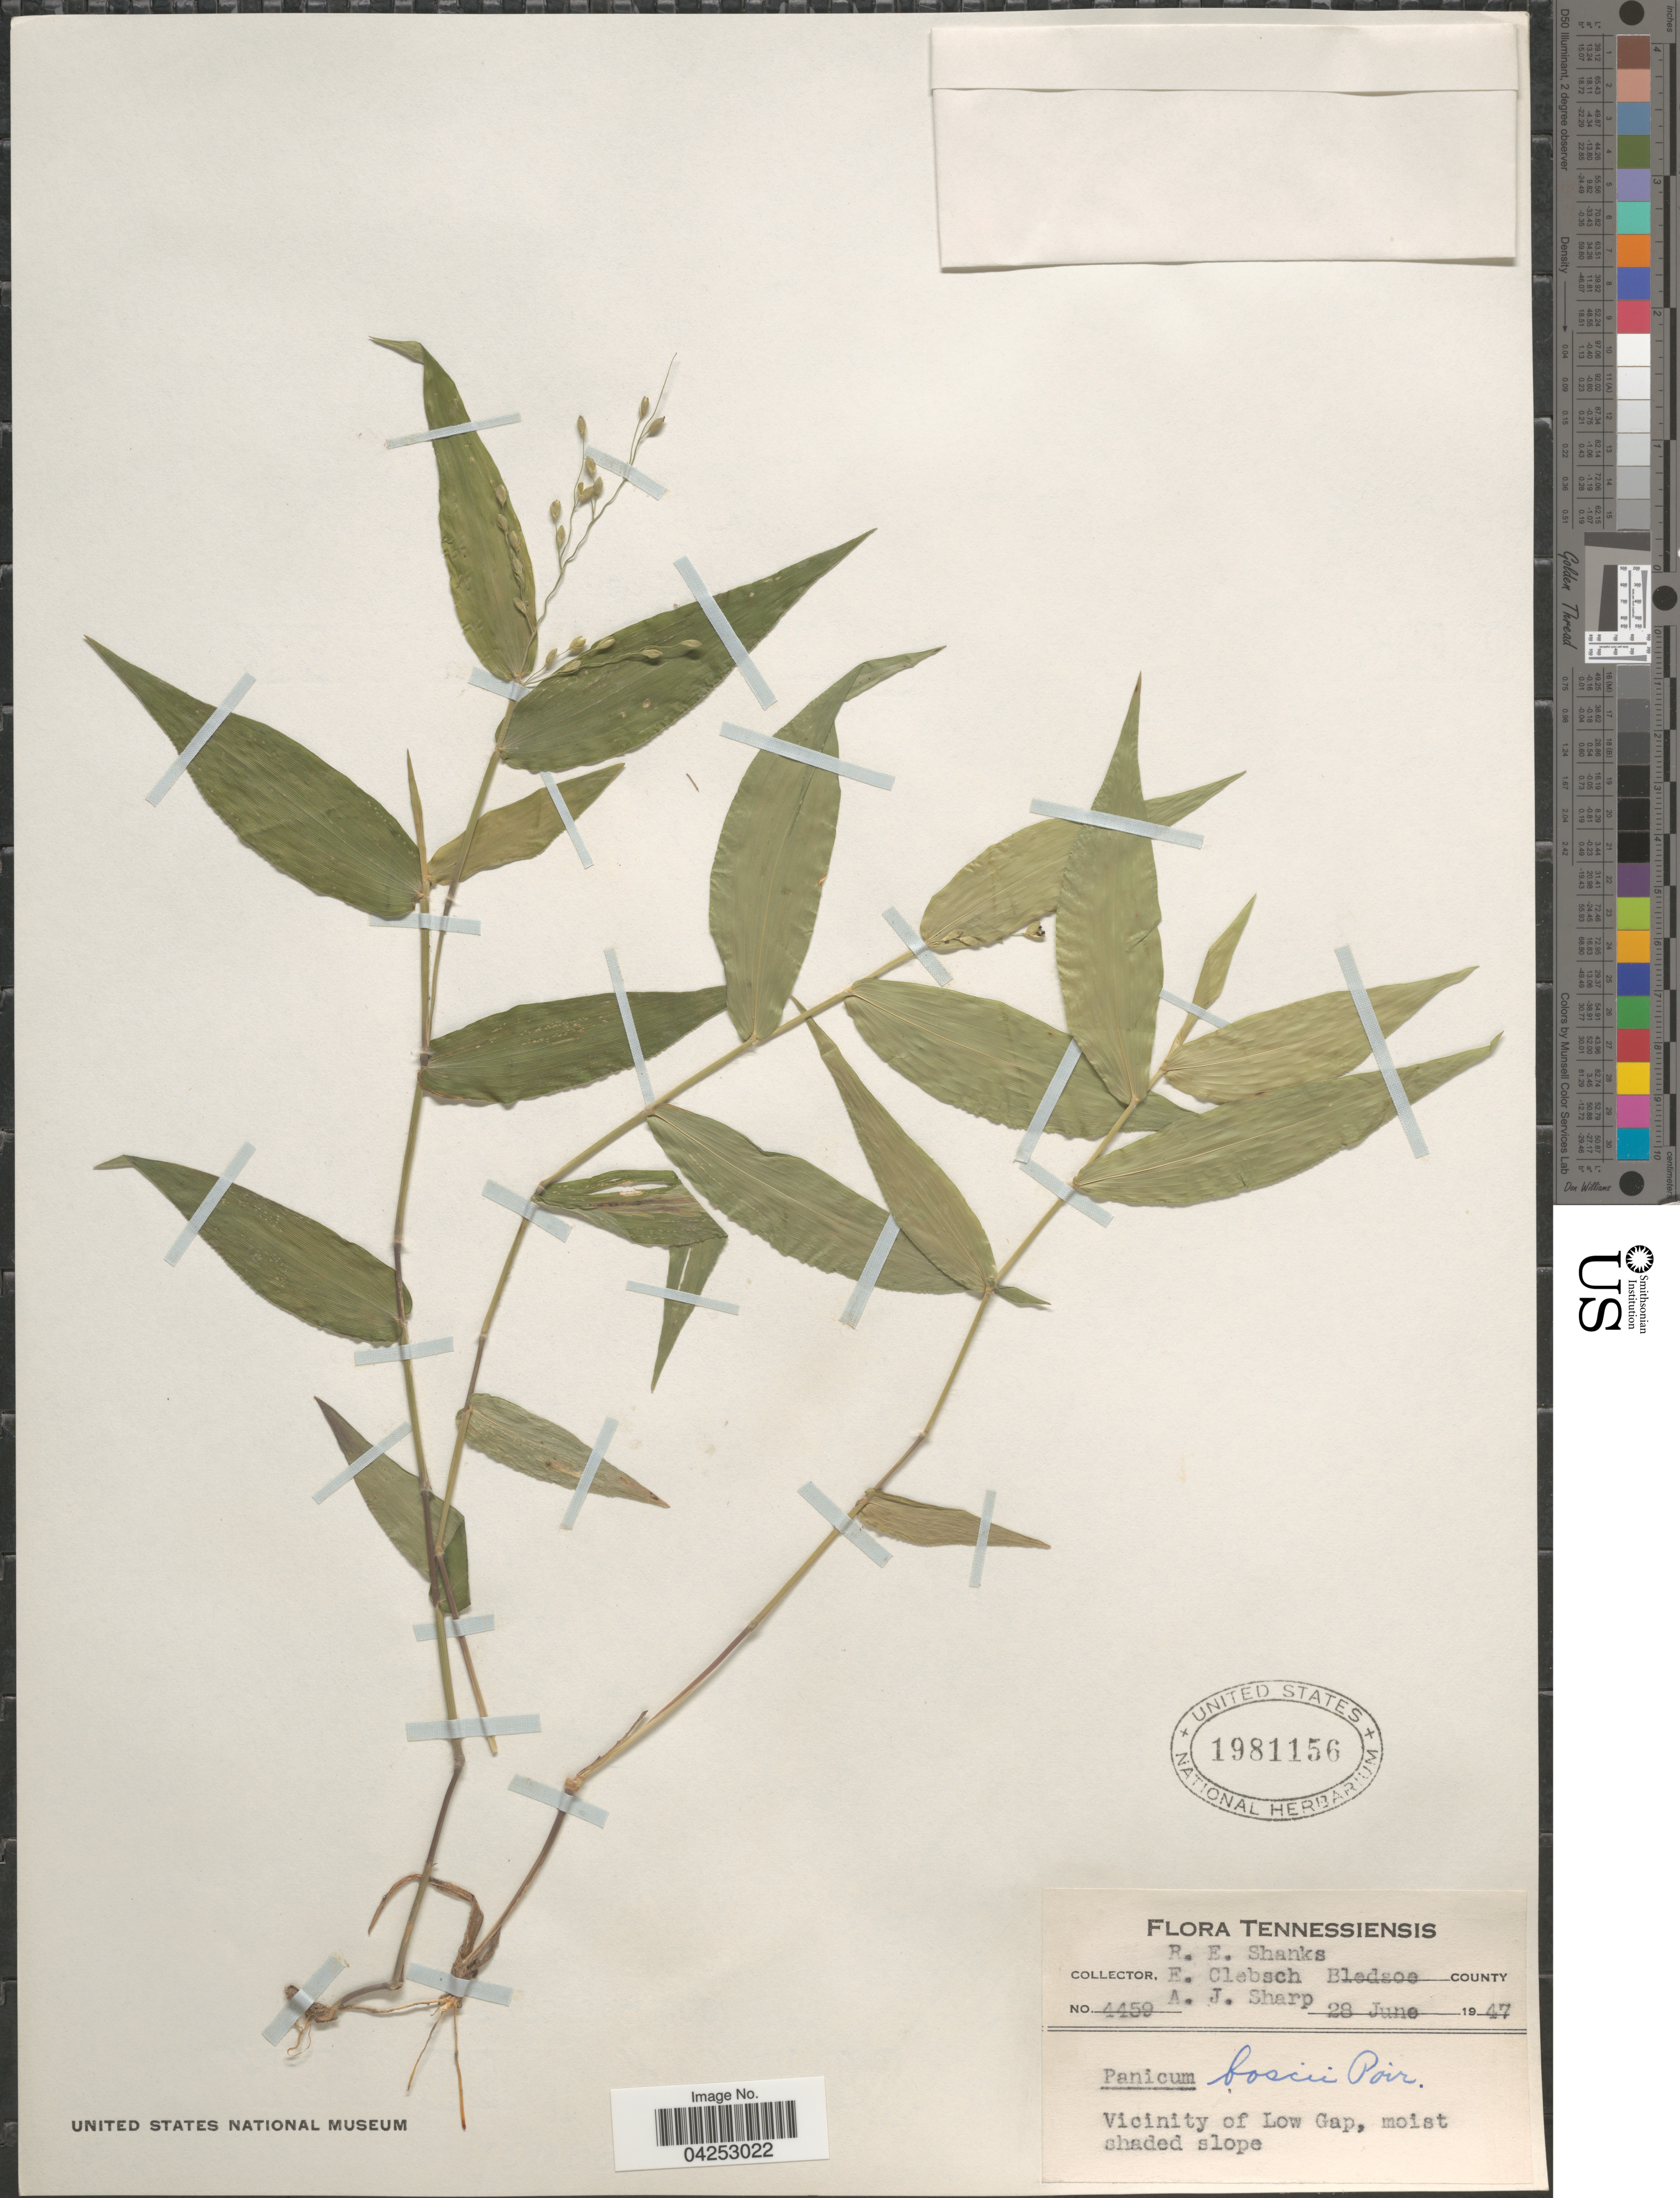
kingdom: Plantae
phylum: Tracheophyta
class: Liliopsida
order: Poales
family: Poaceae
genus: Dichanthelium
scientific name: Dichanthelium boscii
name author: (Poir.) Gould & C.A. Clark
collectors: R. Shanks, E. Clebsch & A. J. Sharp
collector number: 4459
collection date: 1947-06-28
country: United States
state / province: Tennessee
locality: Bledsoe County. Vicinity of Low Gap, moist shaded slope.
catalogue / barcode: US 1981156